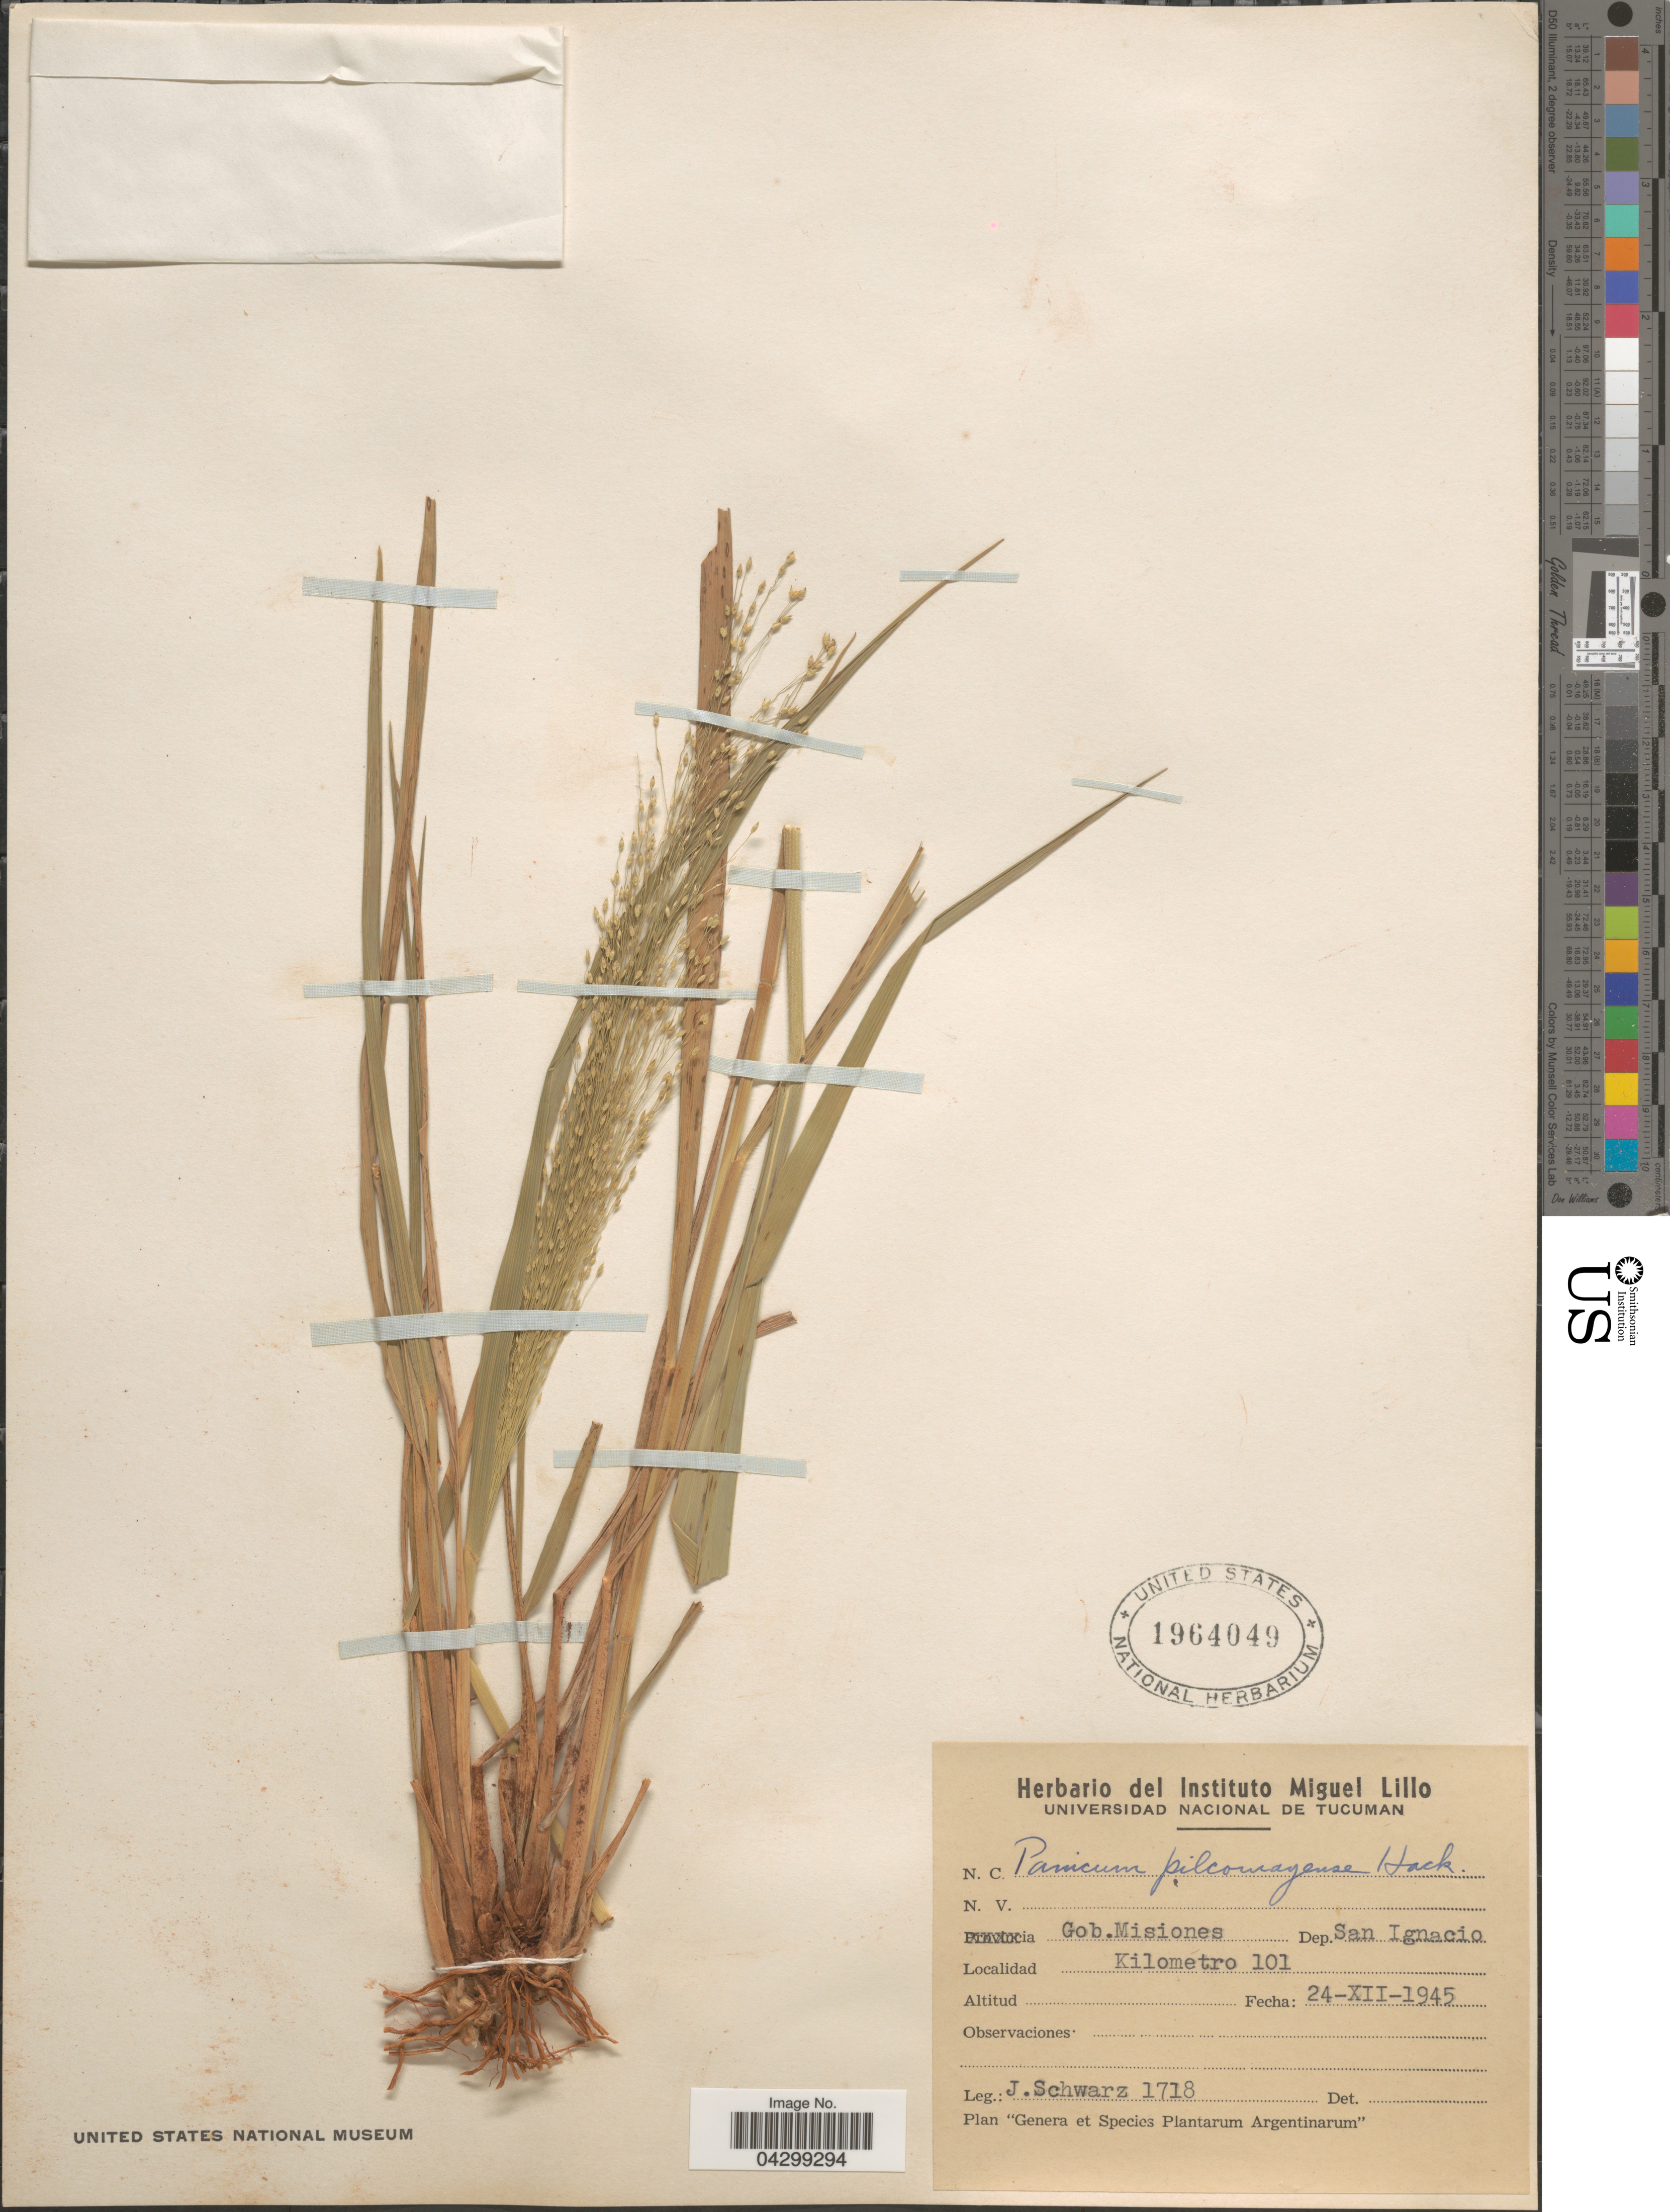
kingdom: Plantae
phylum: Tracheophyta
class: Liliopsida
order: Poales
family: Poaceae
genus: Panicum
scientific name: Panicum bergii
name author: Arechav.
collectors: J. Schwarz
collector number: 1718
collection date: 1945-12-24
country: Argentina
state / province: Misiones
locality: Gob. Misiones. Dep. San Ignacio. Kilometro 101.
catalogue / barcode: US 1964049